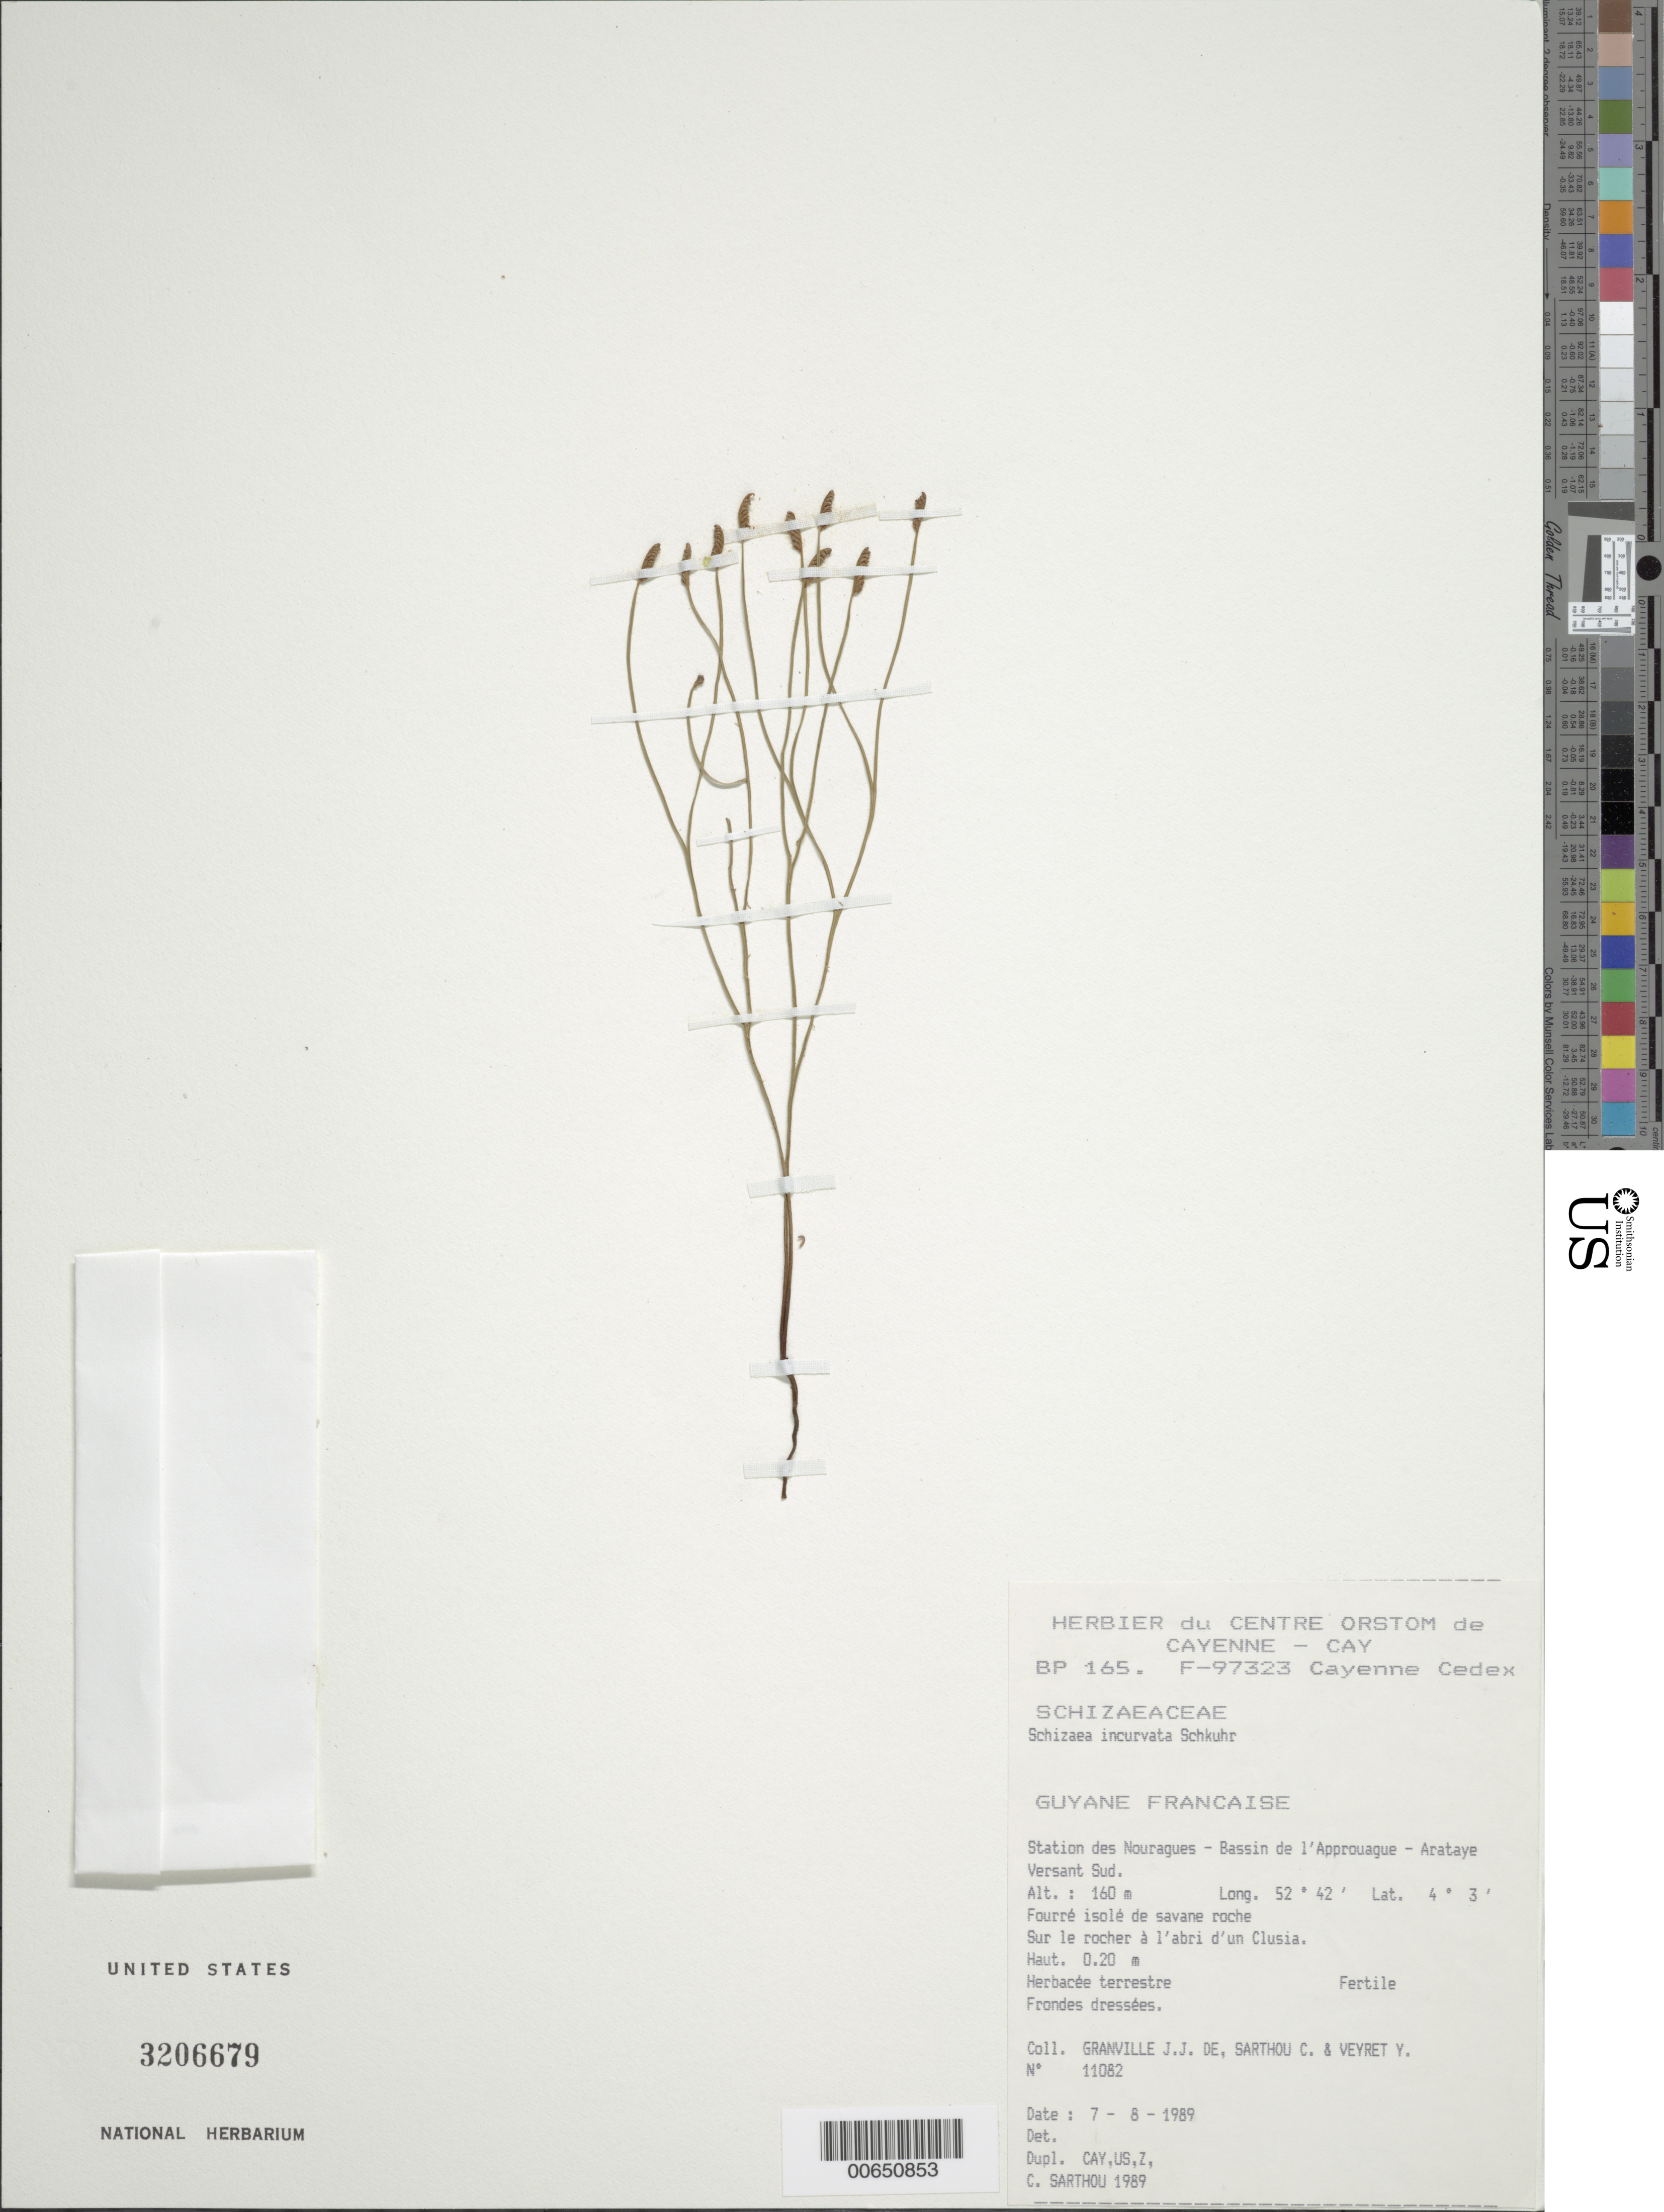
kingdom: Plantae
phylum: Tracheophyta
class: Polypodiopsida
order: Schizaeales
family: Schizaeaceae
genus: Schizaea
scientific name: Schizaea incurvata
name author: Schkuhr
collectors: J.-J. de Granville, C. Sarthou & Y. Veyret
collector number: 11082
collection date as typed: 7-Aug-89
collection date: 1989-08-07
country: French Guiana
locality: Station des Nouragues, Bassin de l'Approuague, Arataye, versant sud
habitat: Fourré insole de savane roche, sur le rocher a l' abri d'un Clusia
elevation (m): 160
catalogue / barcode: US 3206679